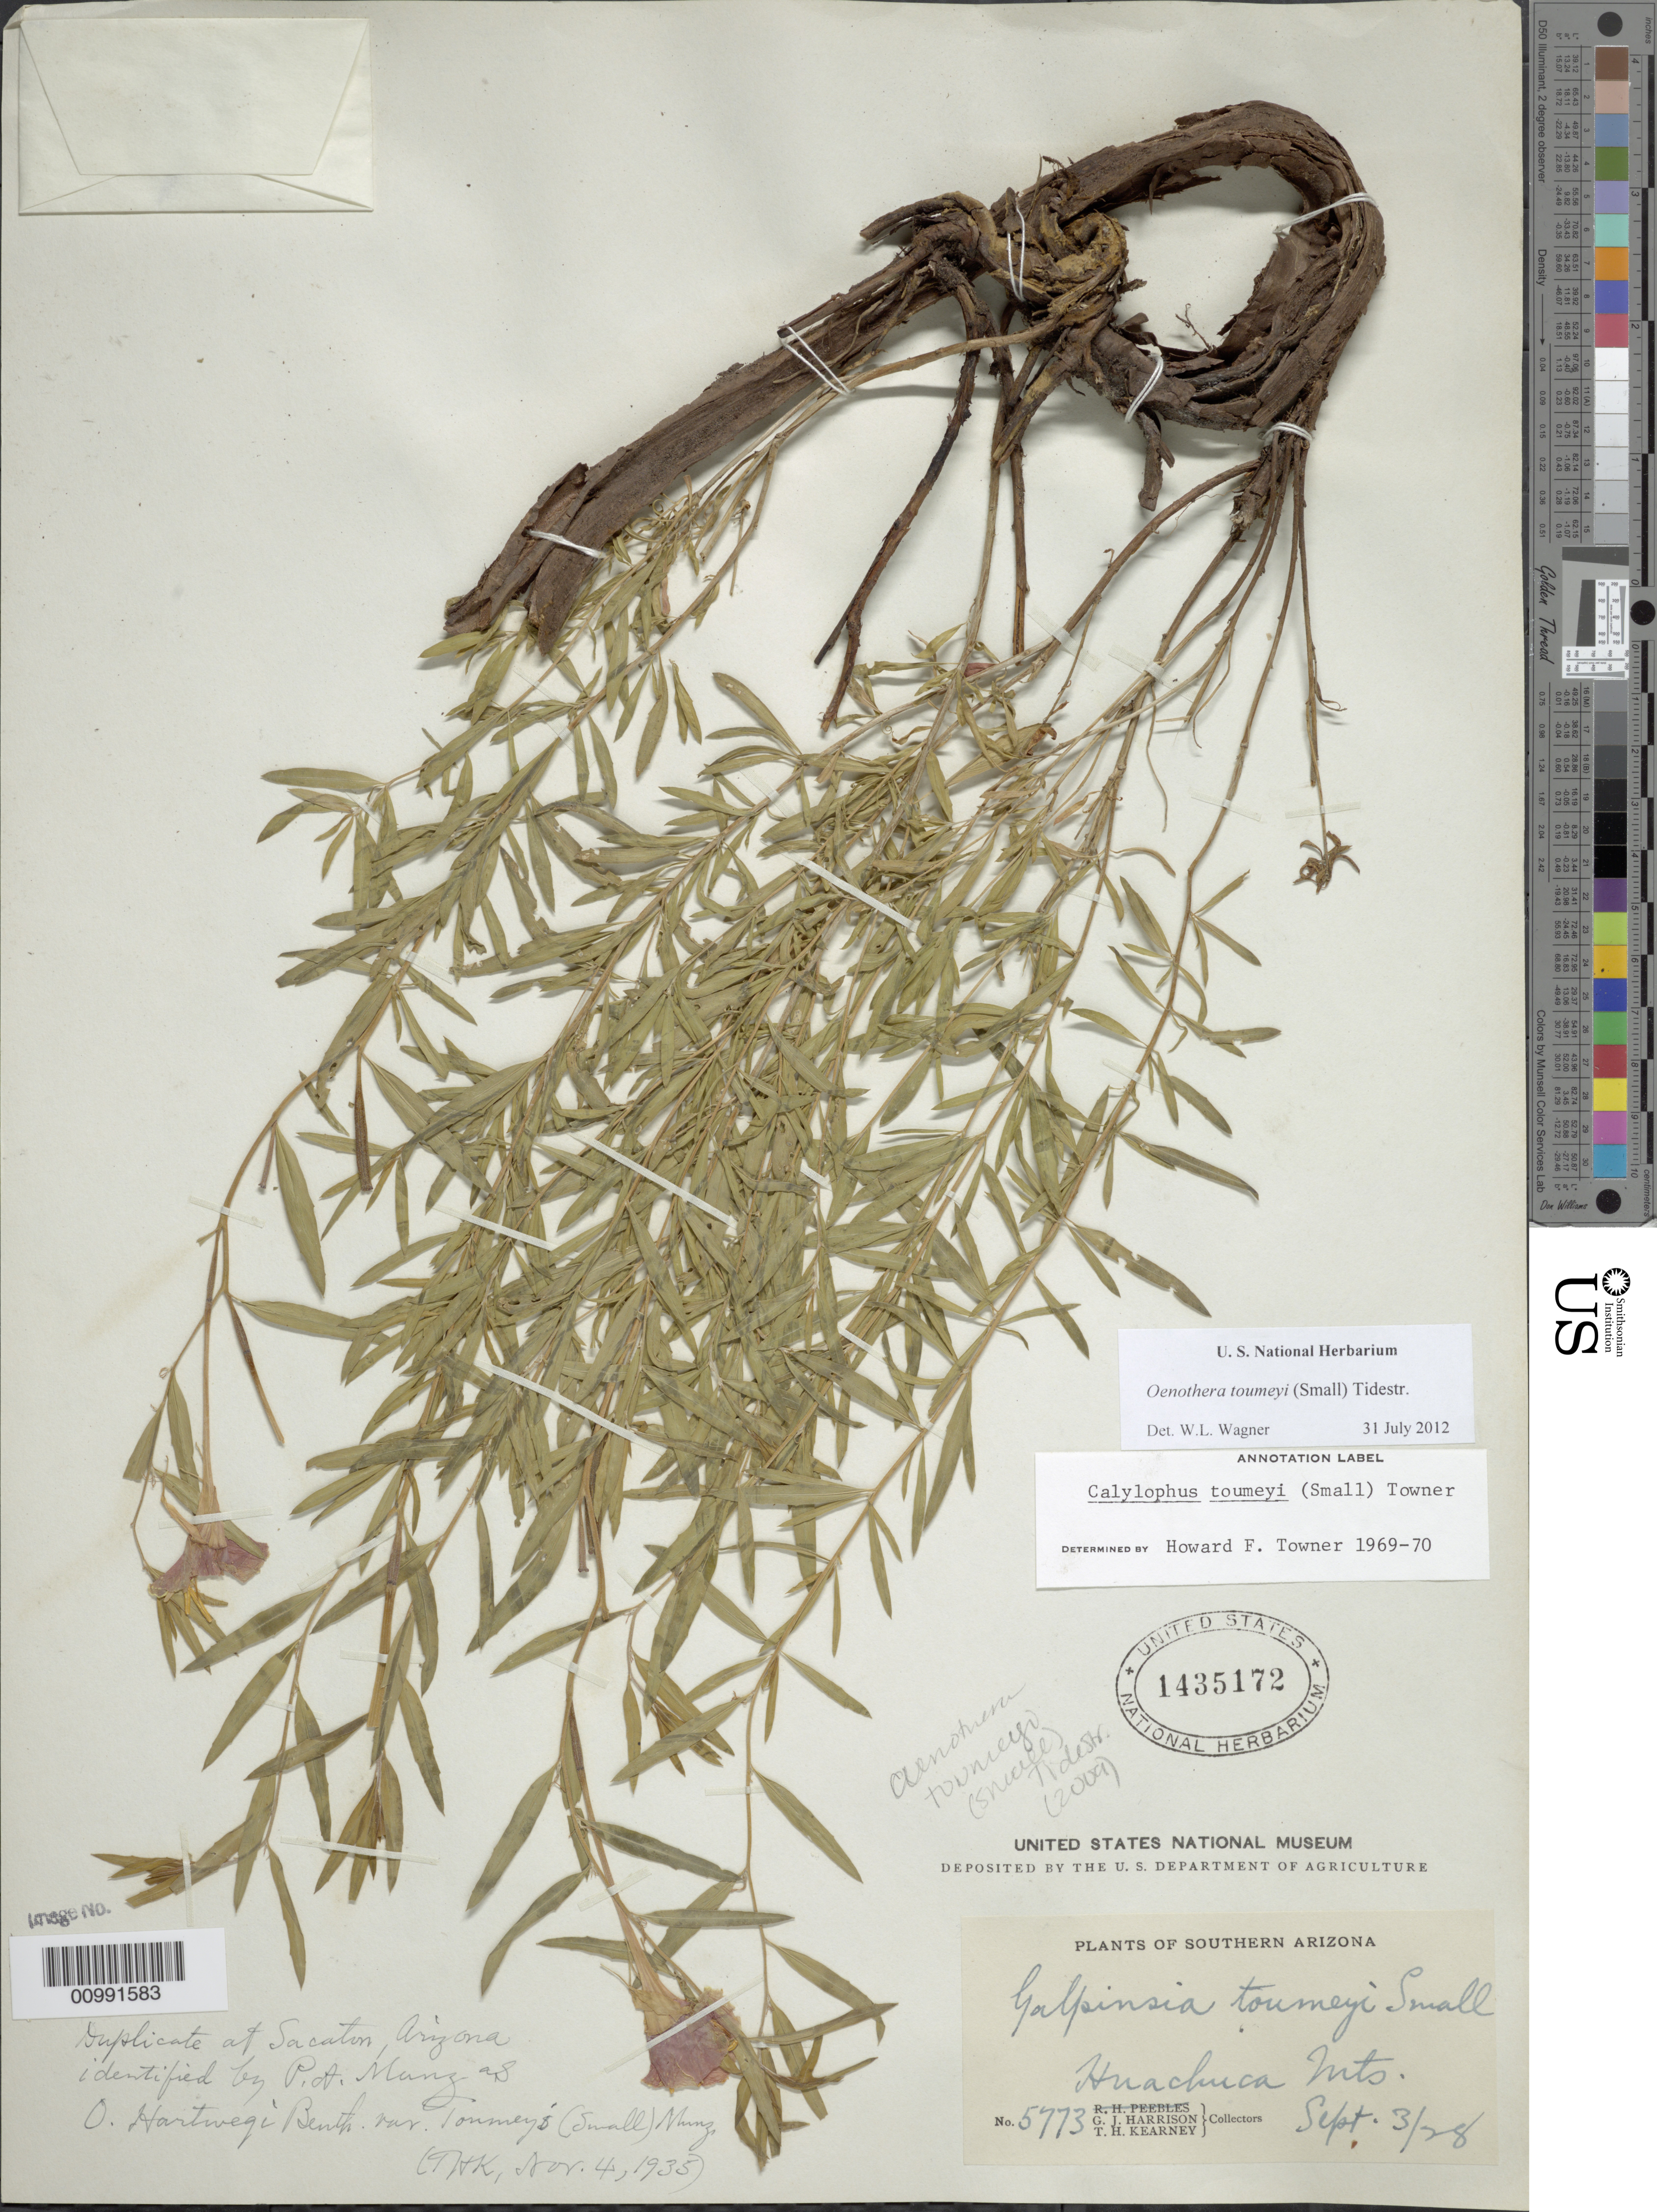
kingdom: Plantae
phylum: Tracheophyta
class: Magnoliopsida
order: Myrtales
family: Onagraceae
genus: Oenothera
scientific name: Oenothera toumeyi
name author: (Small) Tidestr.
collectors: G. J. Harrison & T. H. Kearney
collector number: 5773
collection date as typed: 03 Sep 1928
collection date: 1928-09-03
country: United States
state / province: Arizona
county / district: Cochise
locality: Huachuca Mountains.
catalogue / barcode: US 1435172